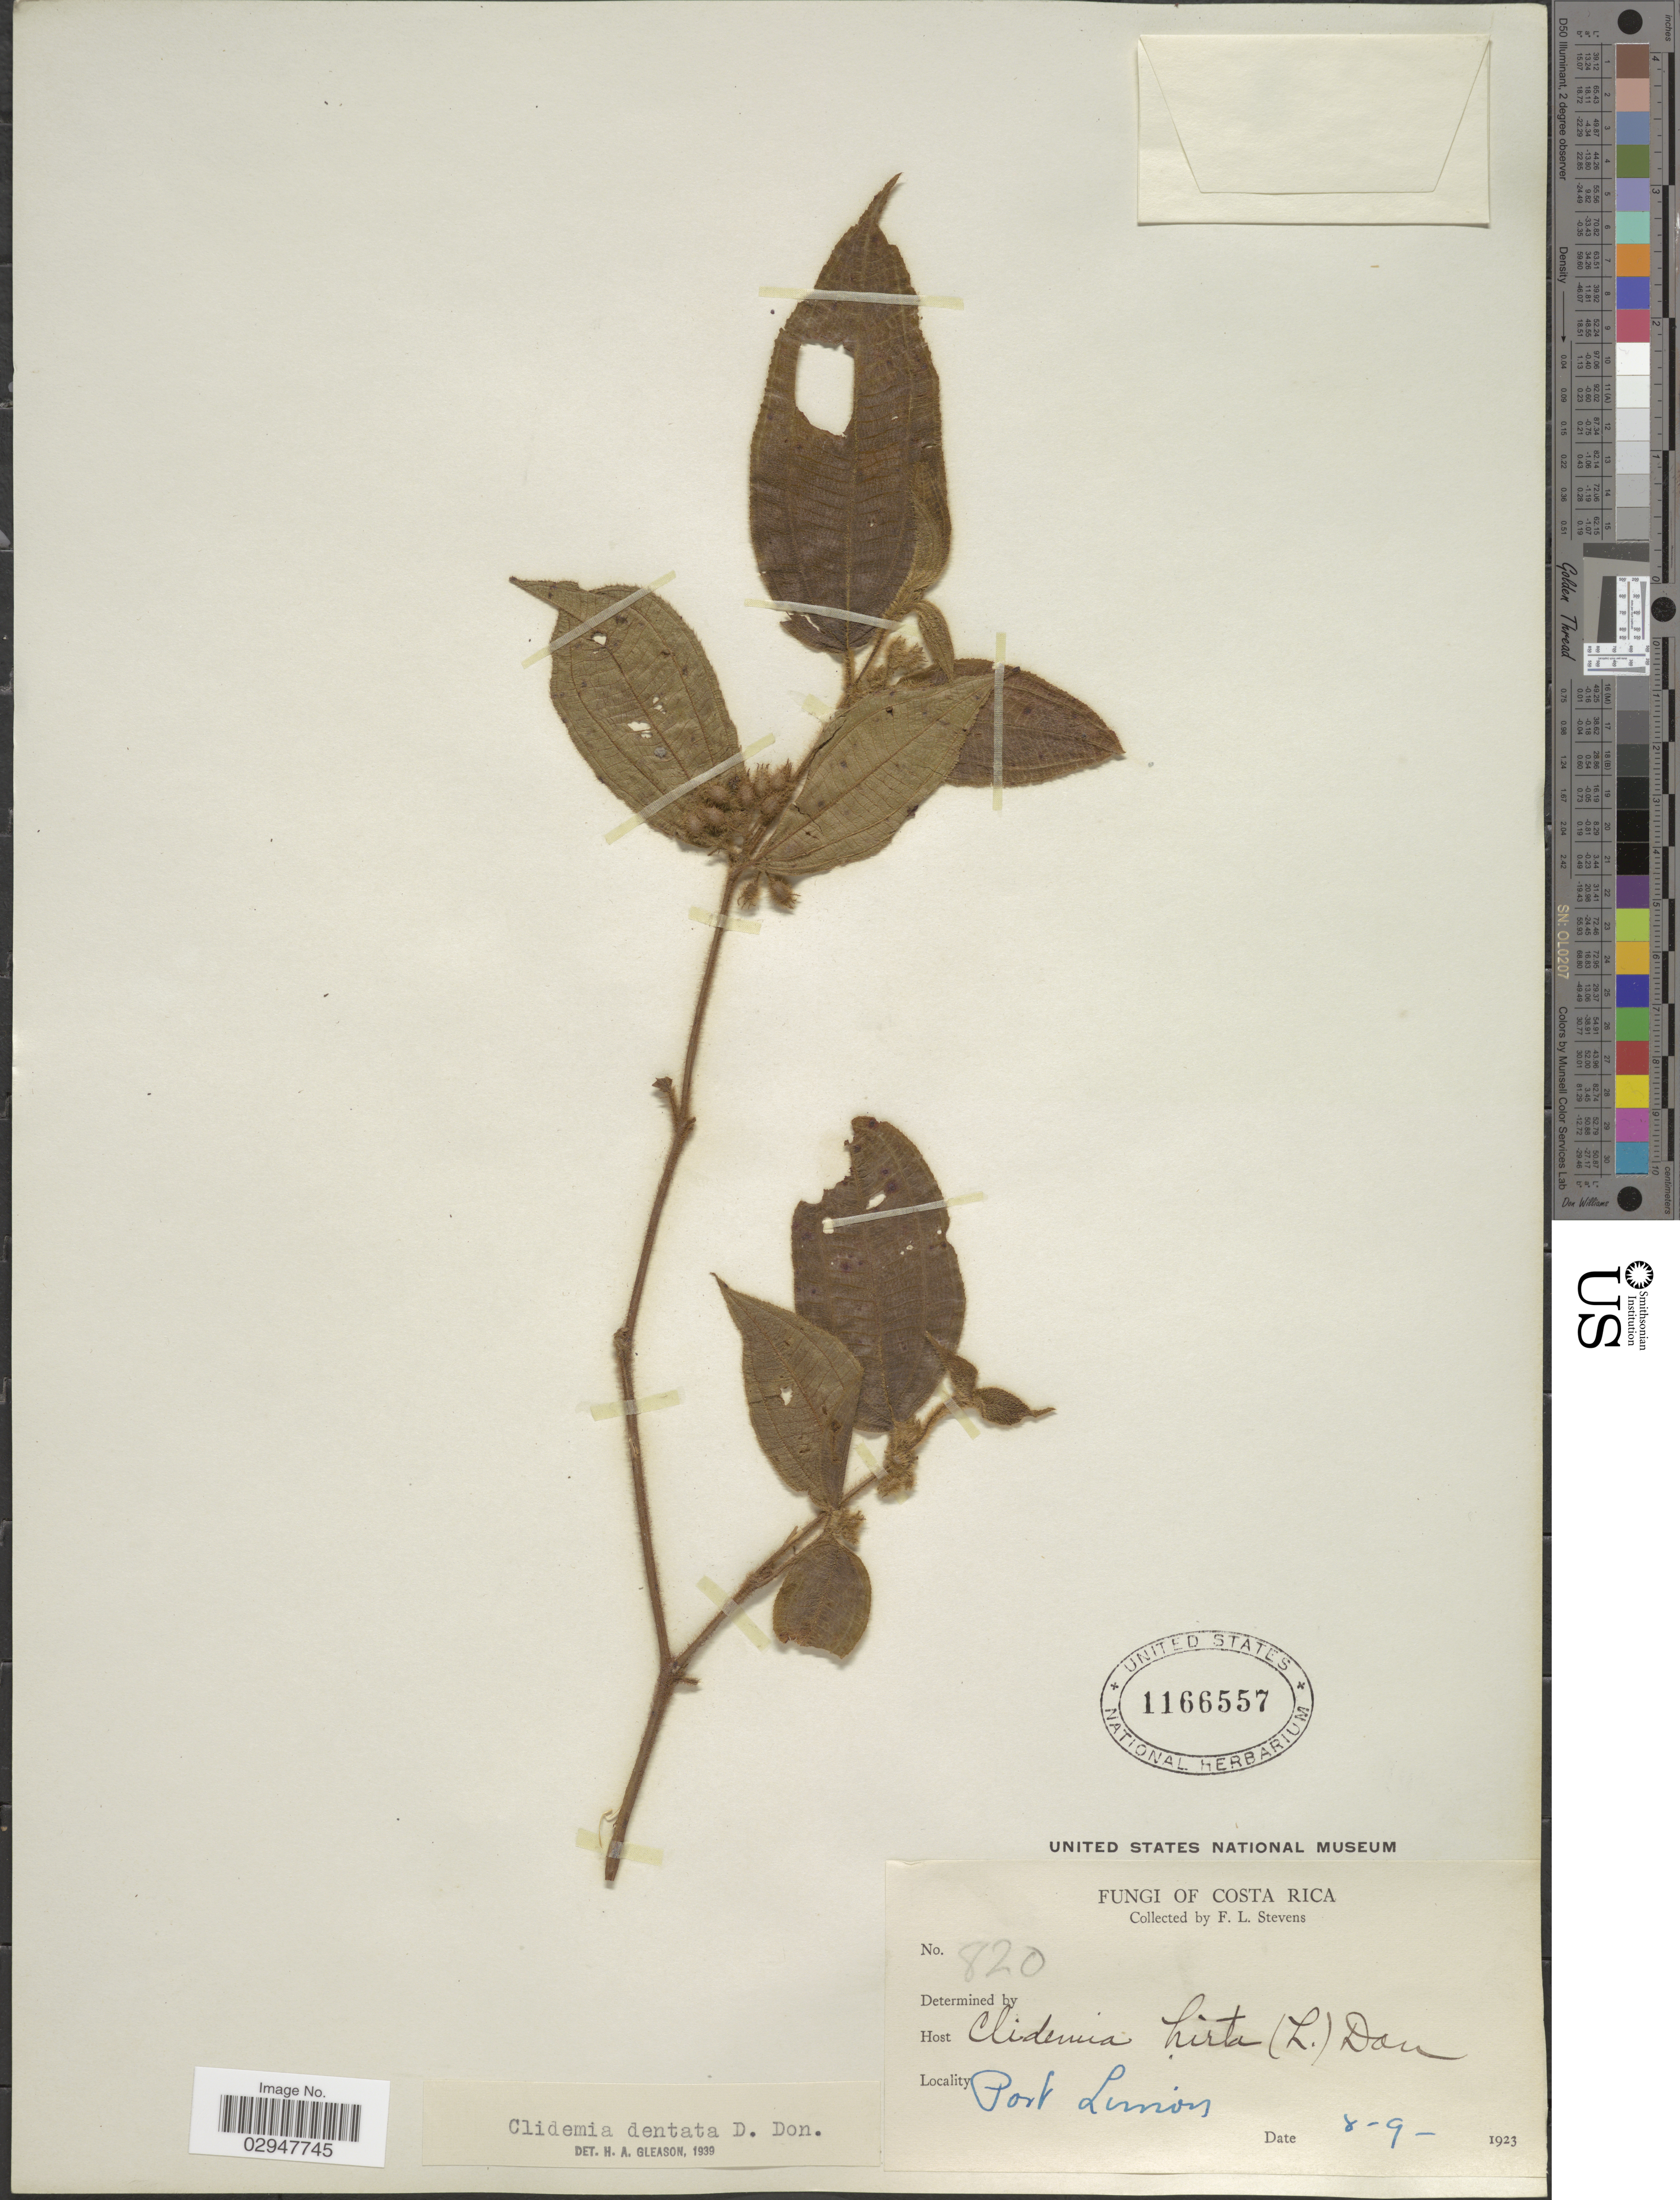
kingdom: Plantae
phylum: Tracheophyta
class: Magnoliopsida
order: Myrtales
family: Melastomataceae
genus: Clidemia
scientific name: Clidemia dentata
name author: D. Don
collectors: F. L. Stevens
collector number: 820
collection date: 1923-09-08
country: Costa Rica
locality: Port Limon.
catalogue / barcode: US 1166557